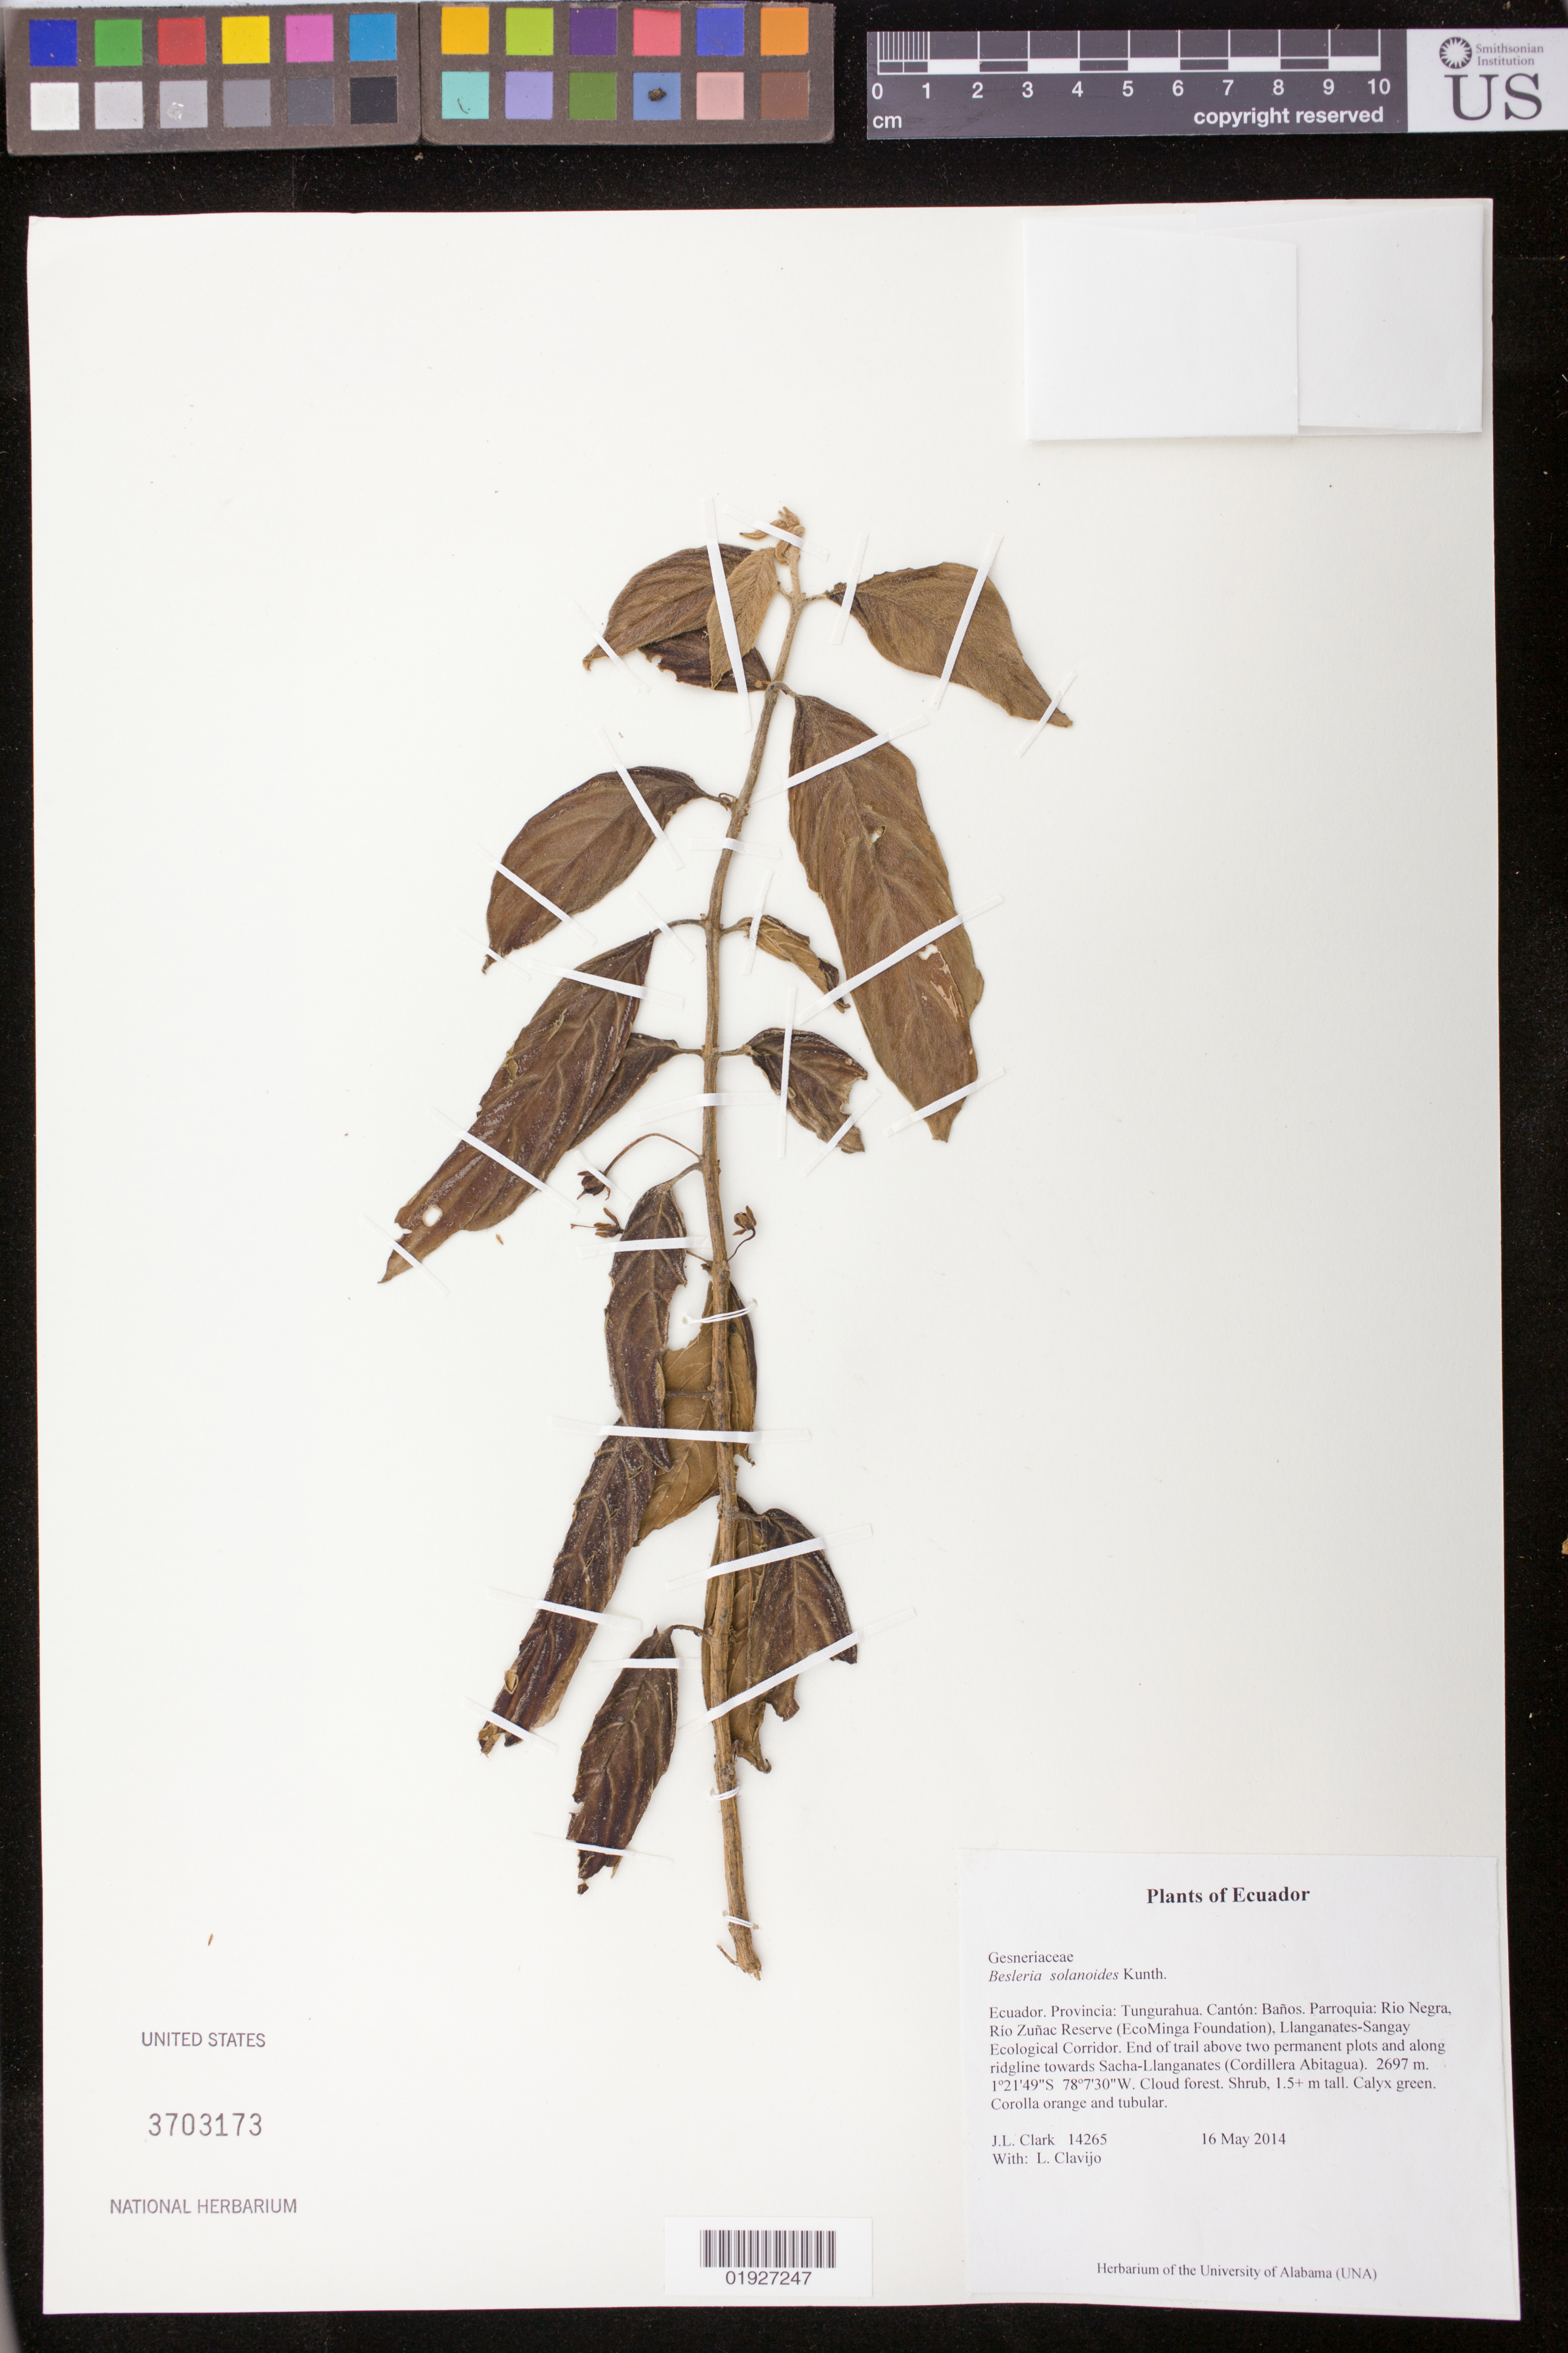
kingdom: Plantae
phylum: Tracheophyta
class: Magnoliopsida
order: Lamiales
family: Gesneriaceae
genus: Besleria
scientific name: Besleria solanoides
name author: Kunth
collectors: J. L. Clark & L. Clavijo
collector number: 14265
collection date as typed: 16 May 2014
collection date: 2014-05-16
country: Ecuador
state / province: Tungurahua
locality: Canton: Banos. Parroquia: Rio Negra, Rio Zunac Reserve (EcoMinga Foundation), Llanganates-Sangay Ecological Corridor. End of trail above two permanent plots and along ridgeline towards Sacha-Llanganates (Cordillera Abitagua).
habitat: Cloud forest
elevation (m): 2697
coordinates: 1 21 49 S, 78 7 30 W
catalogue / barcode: US 3703173